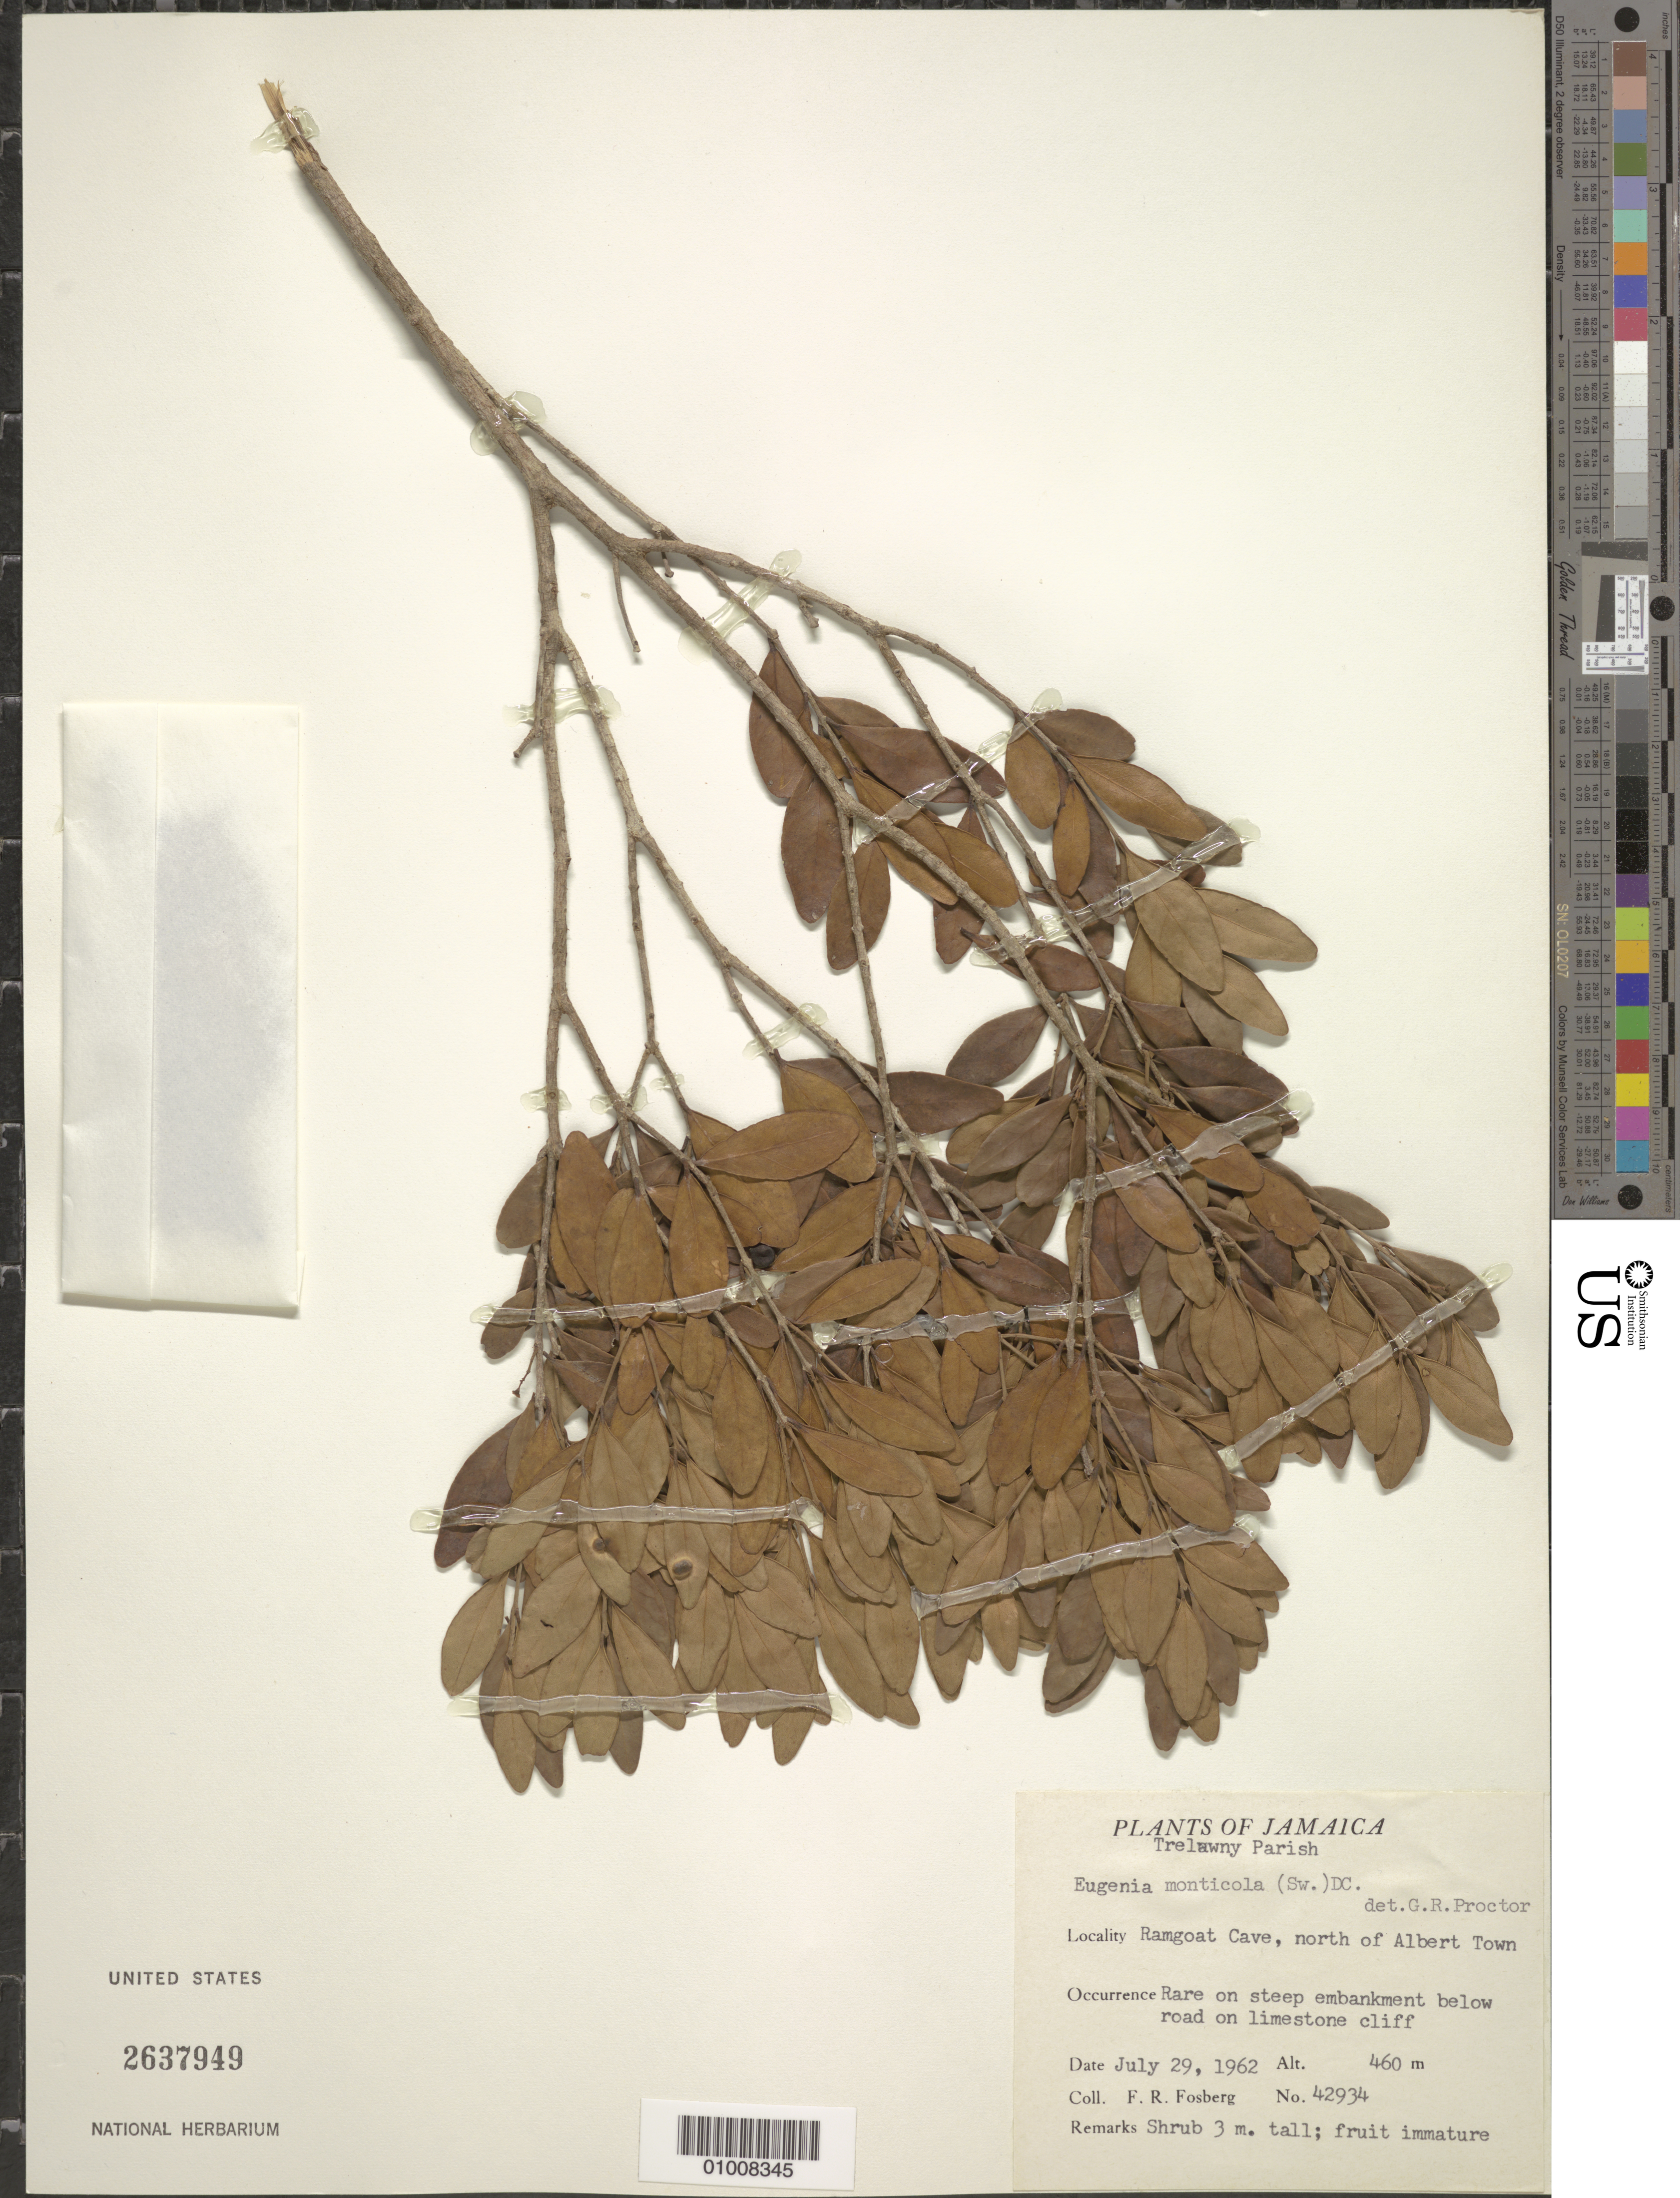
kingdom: Plantae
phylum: Tracheophyta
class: Magnoliopsida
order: Myrtales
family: Myrtaceae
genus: Eugenia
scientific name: Eugenia monticola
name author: (Sw.) DC.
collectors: F. R. Fosberg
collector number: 42934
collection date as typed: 29 Jul 1962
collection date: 1962-07-29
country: Jamaica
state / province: Trelawny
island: Jamaica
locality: Ramgoat Cave, north of Albert Town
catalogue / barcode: US 2637949